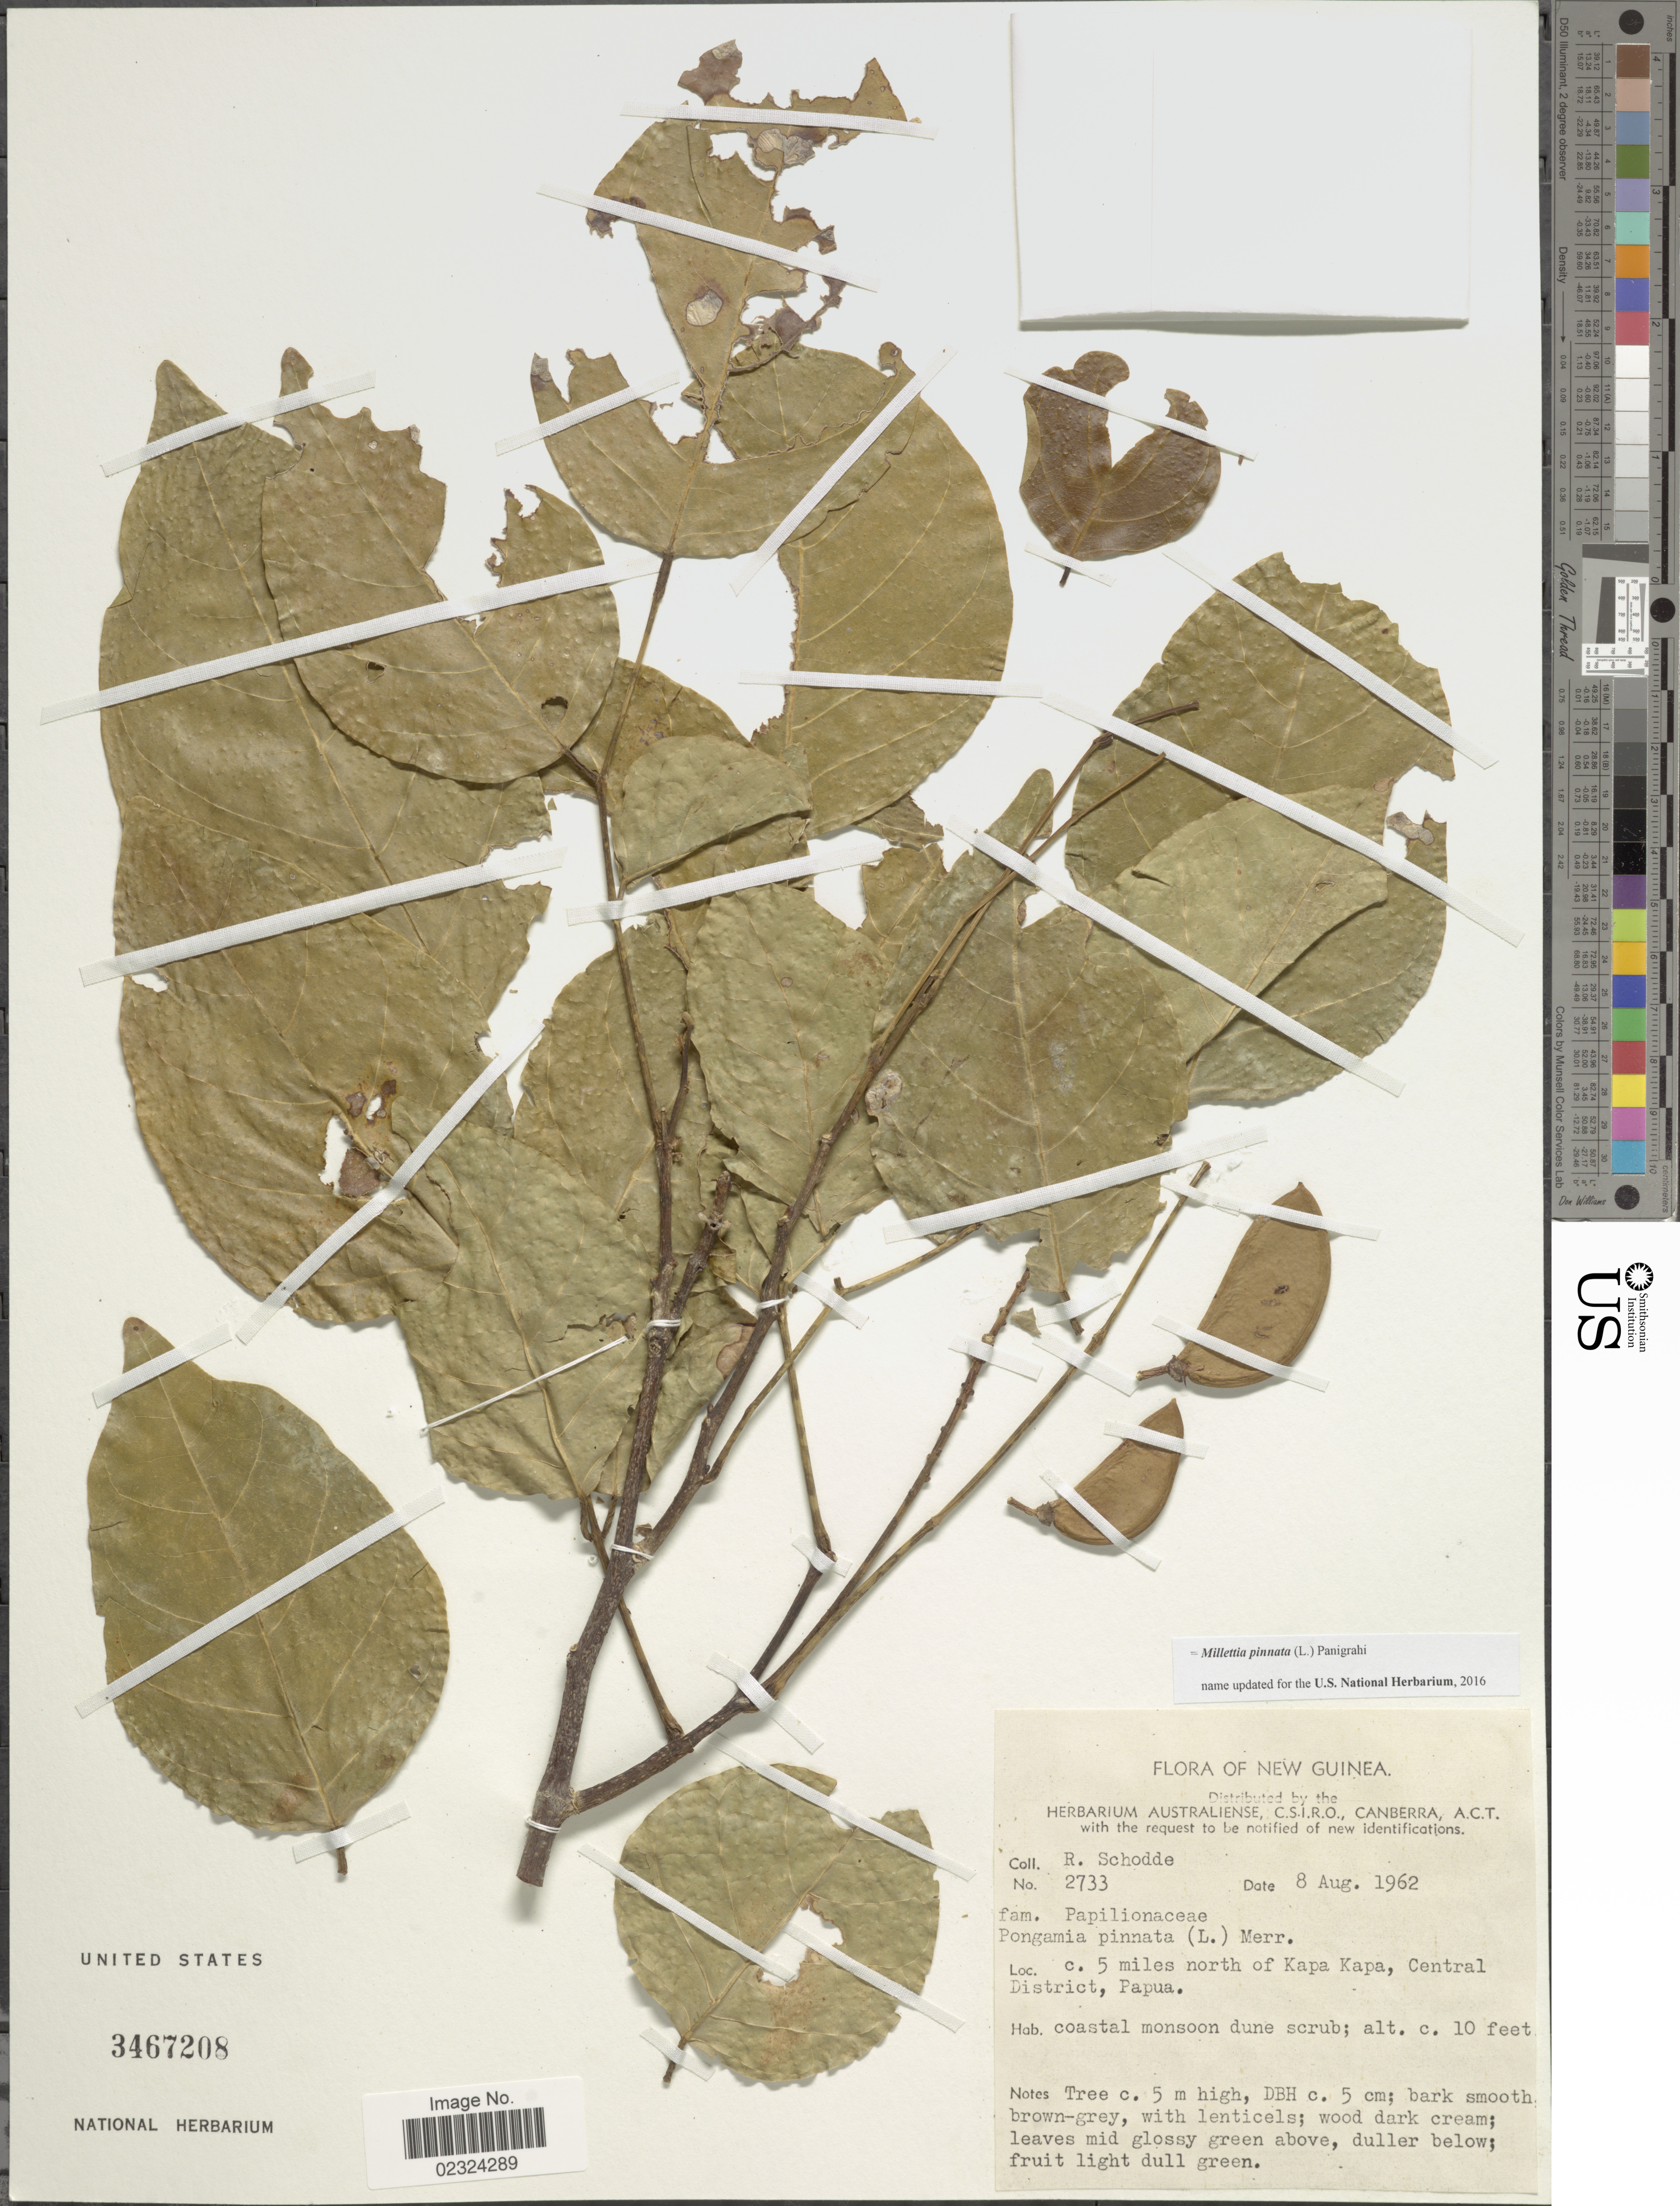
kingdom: Plantae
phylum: Tracheophyta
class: Magnoliopsida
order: Fabales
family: Fabaceae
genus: Millettia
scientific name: Millettia pinnata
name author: (L.) Panigrahi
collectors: R. Schodde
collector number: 2733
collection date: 1962-08-08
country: Papua New Guinea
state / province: Central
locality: New Guinea. c. 5 miles north of Kapa Kapa, Central District, Papua.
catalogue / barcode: US 3467208